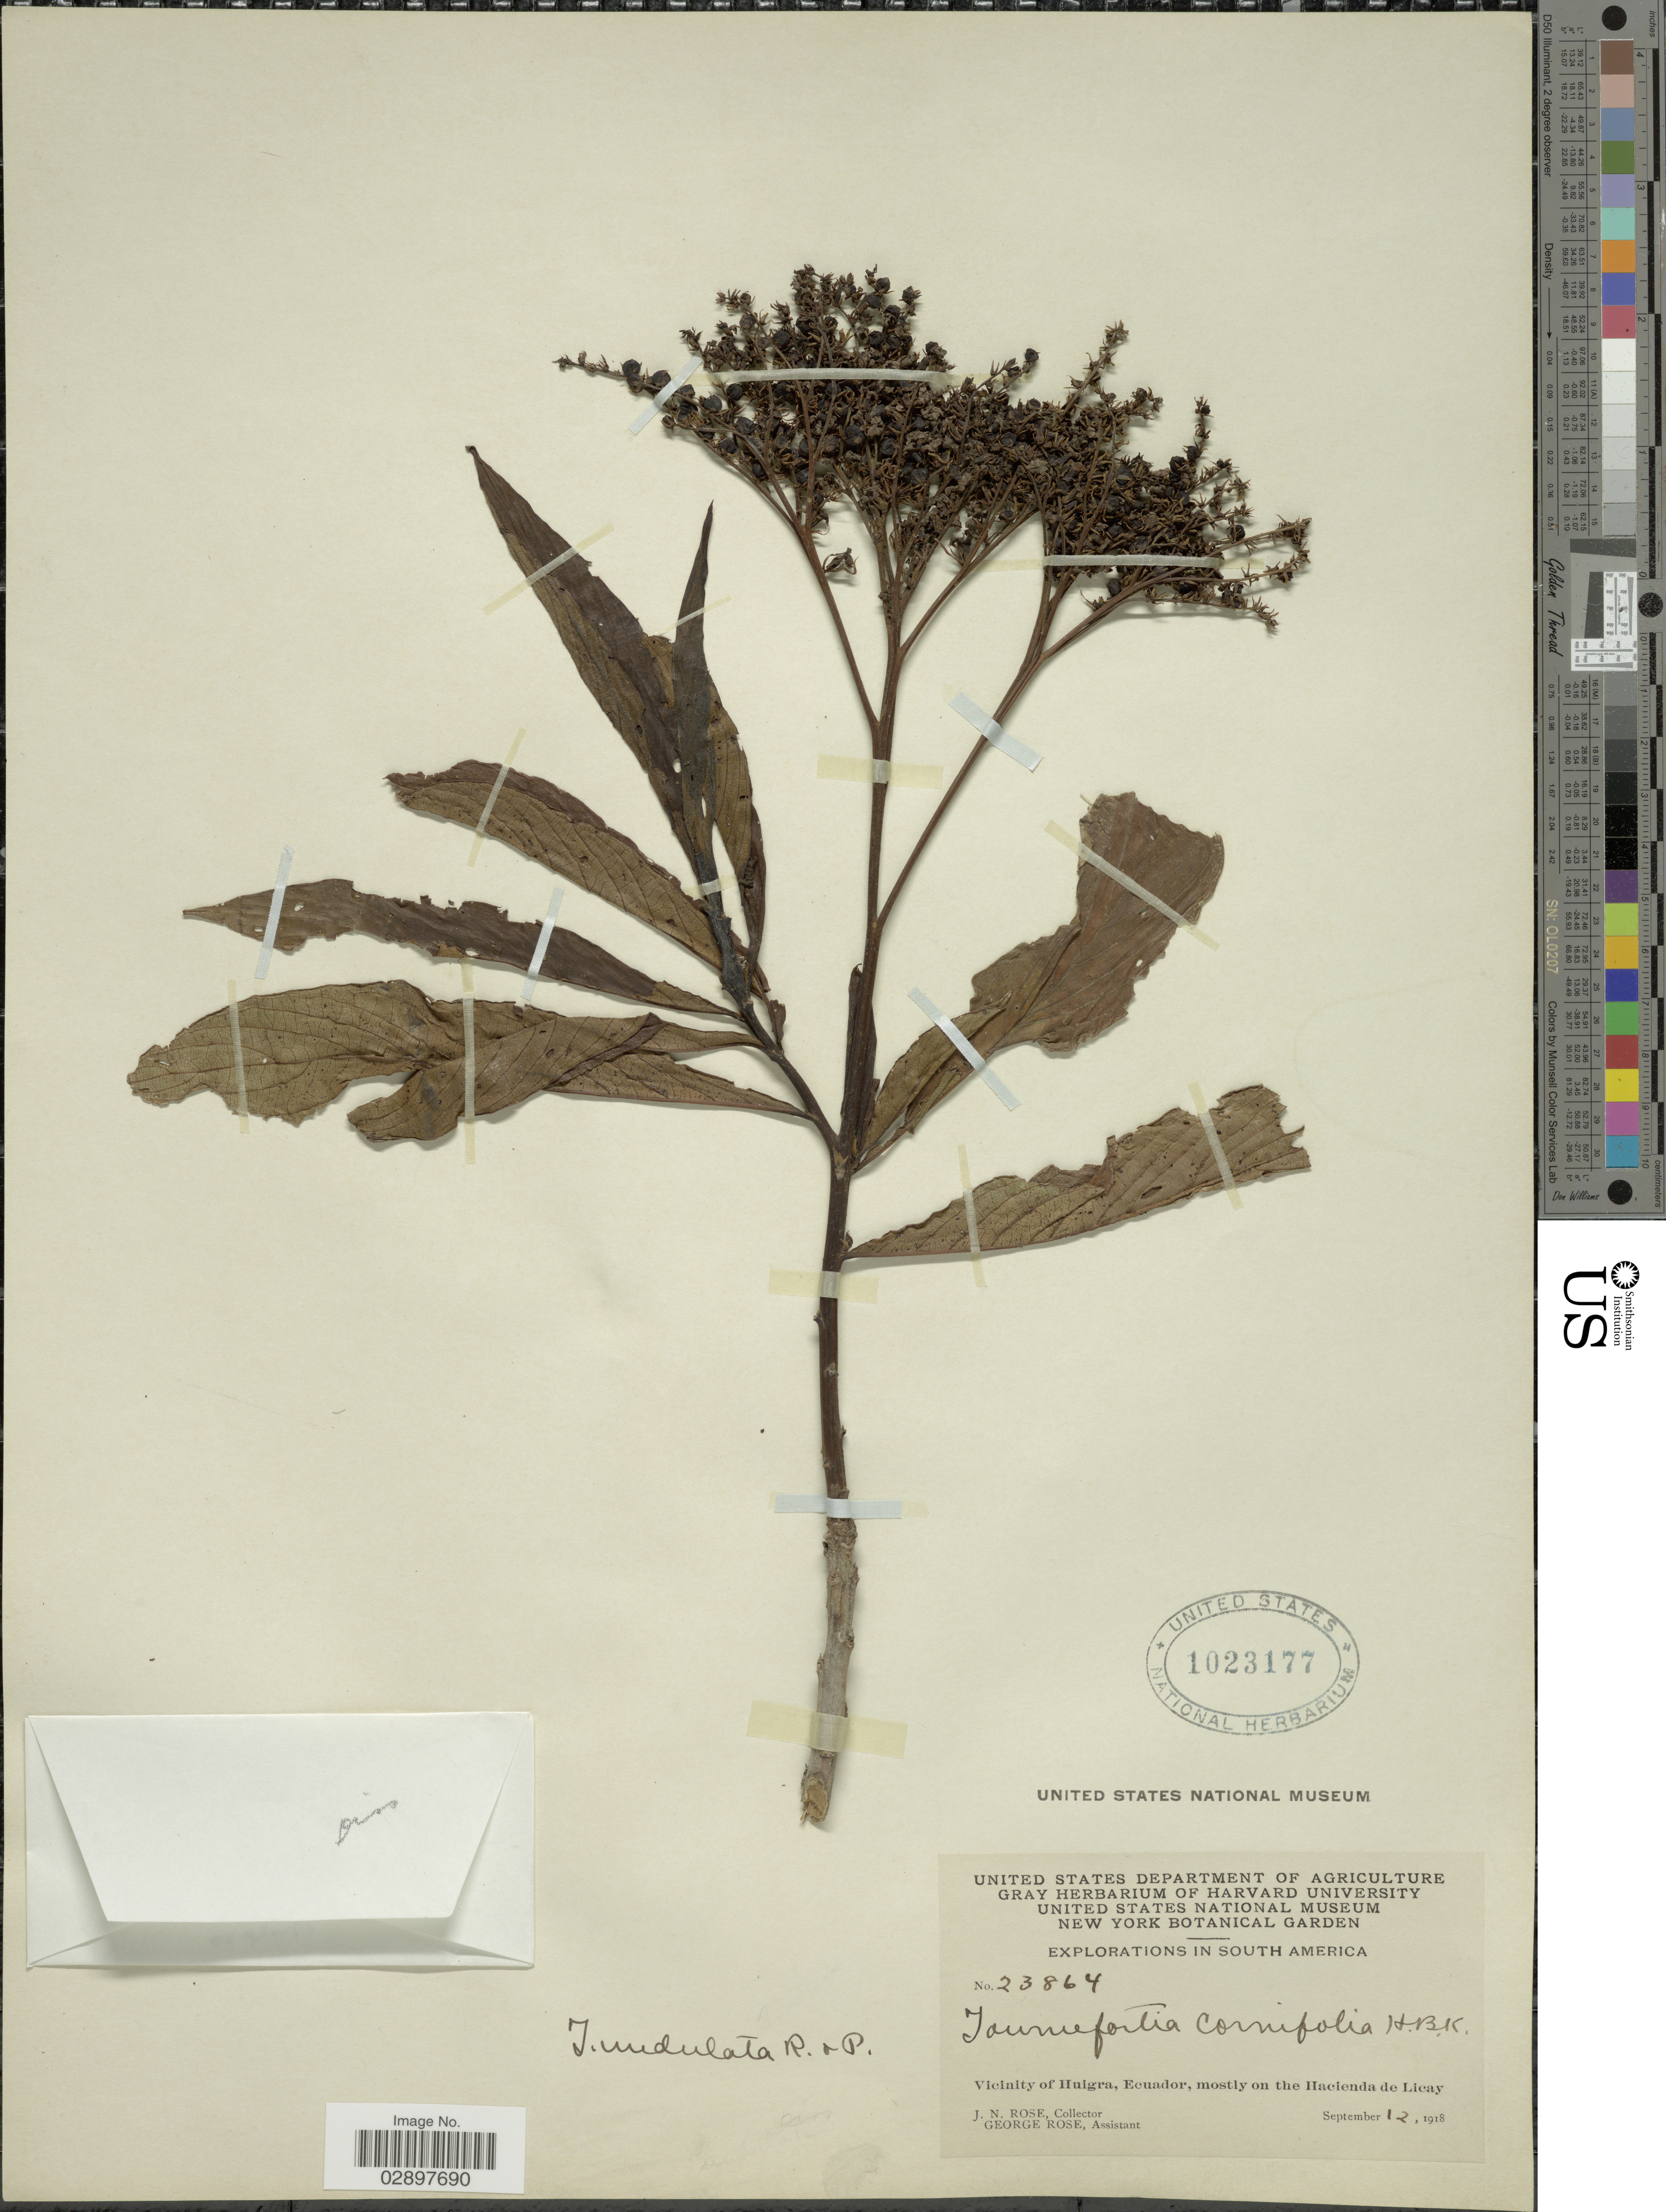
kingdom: Plantae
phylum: Tracheophyta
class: Magnoliopsida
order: Boraginales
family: Heliotropiaceae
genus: Tournefortia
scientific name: Tournefortia undulata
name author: Benth.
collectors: J. N. Rose & G. Rose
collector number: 23864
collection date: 1918-09-12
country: Ecuador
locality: Vicinity of Huigra, mostly on the Hacienda de Licay.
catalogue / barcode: US 1023177